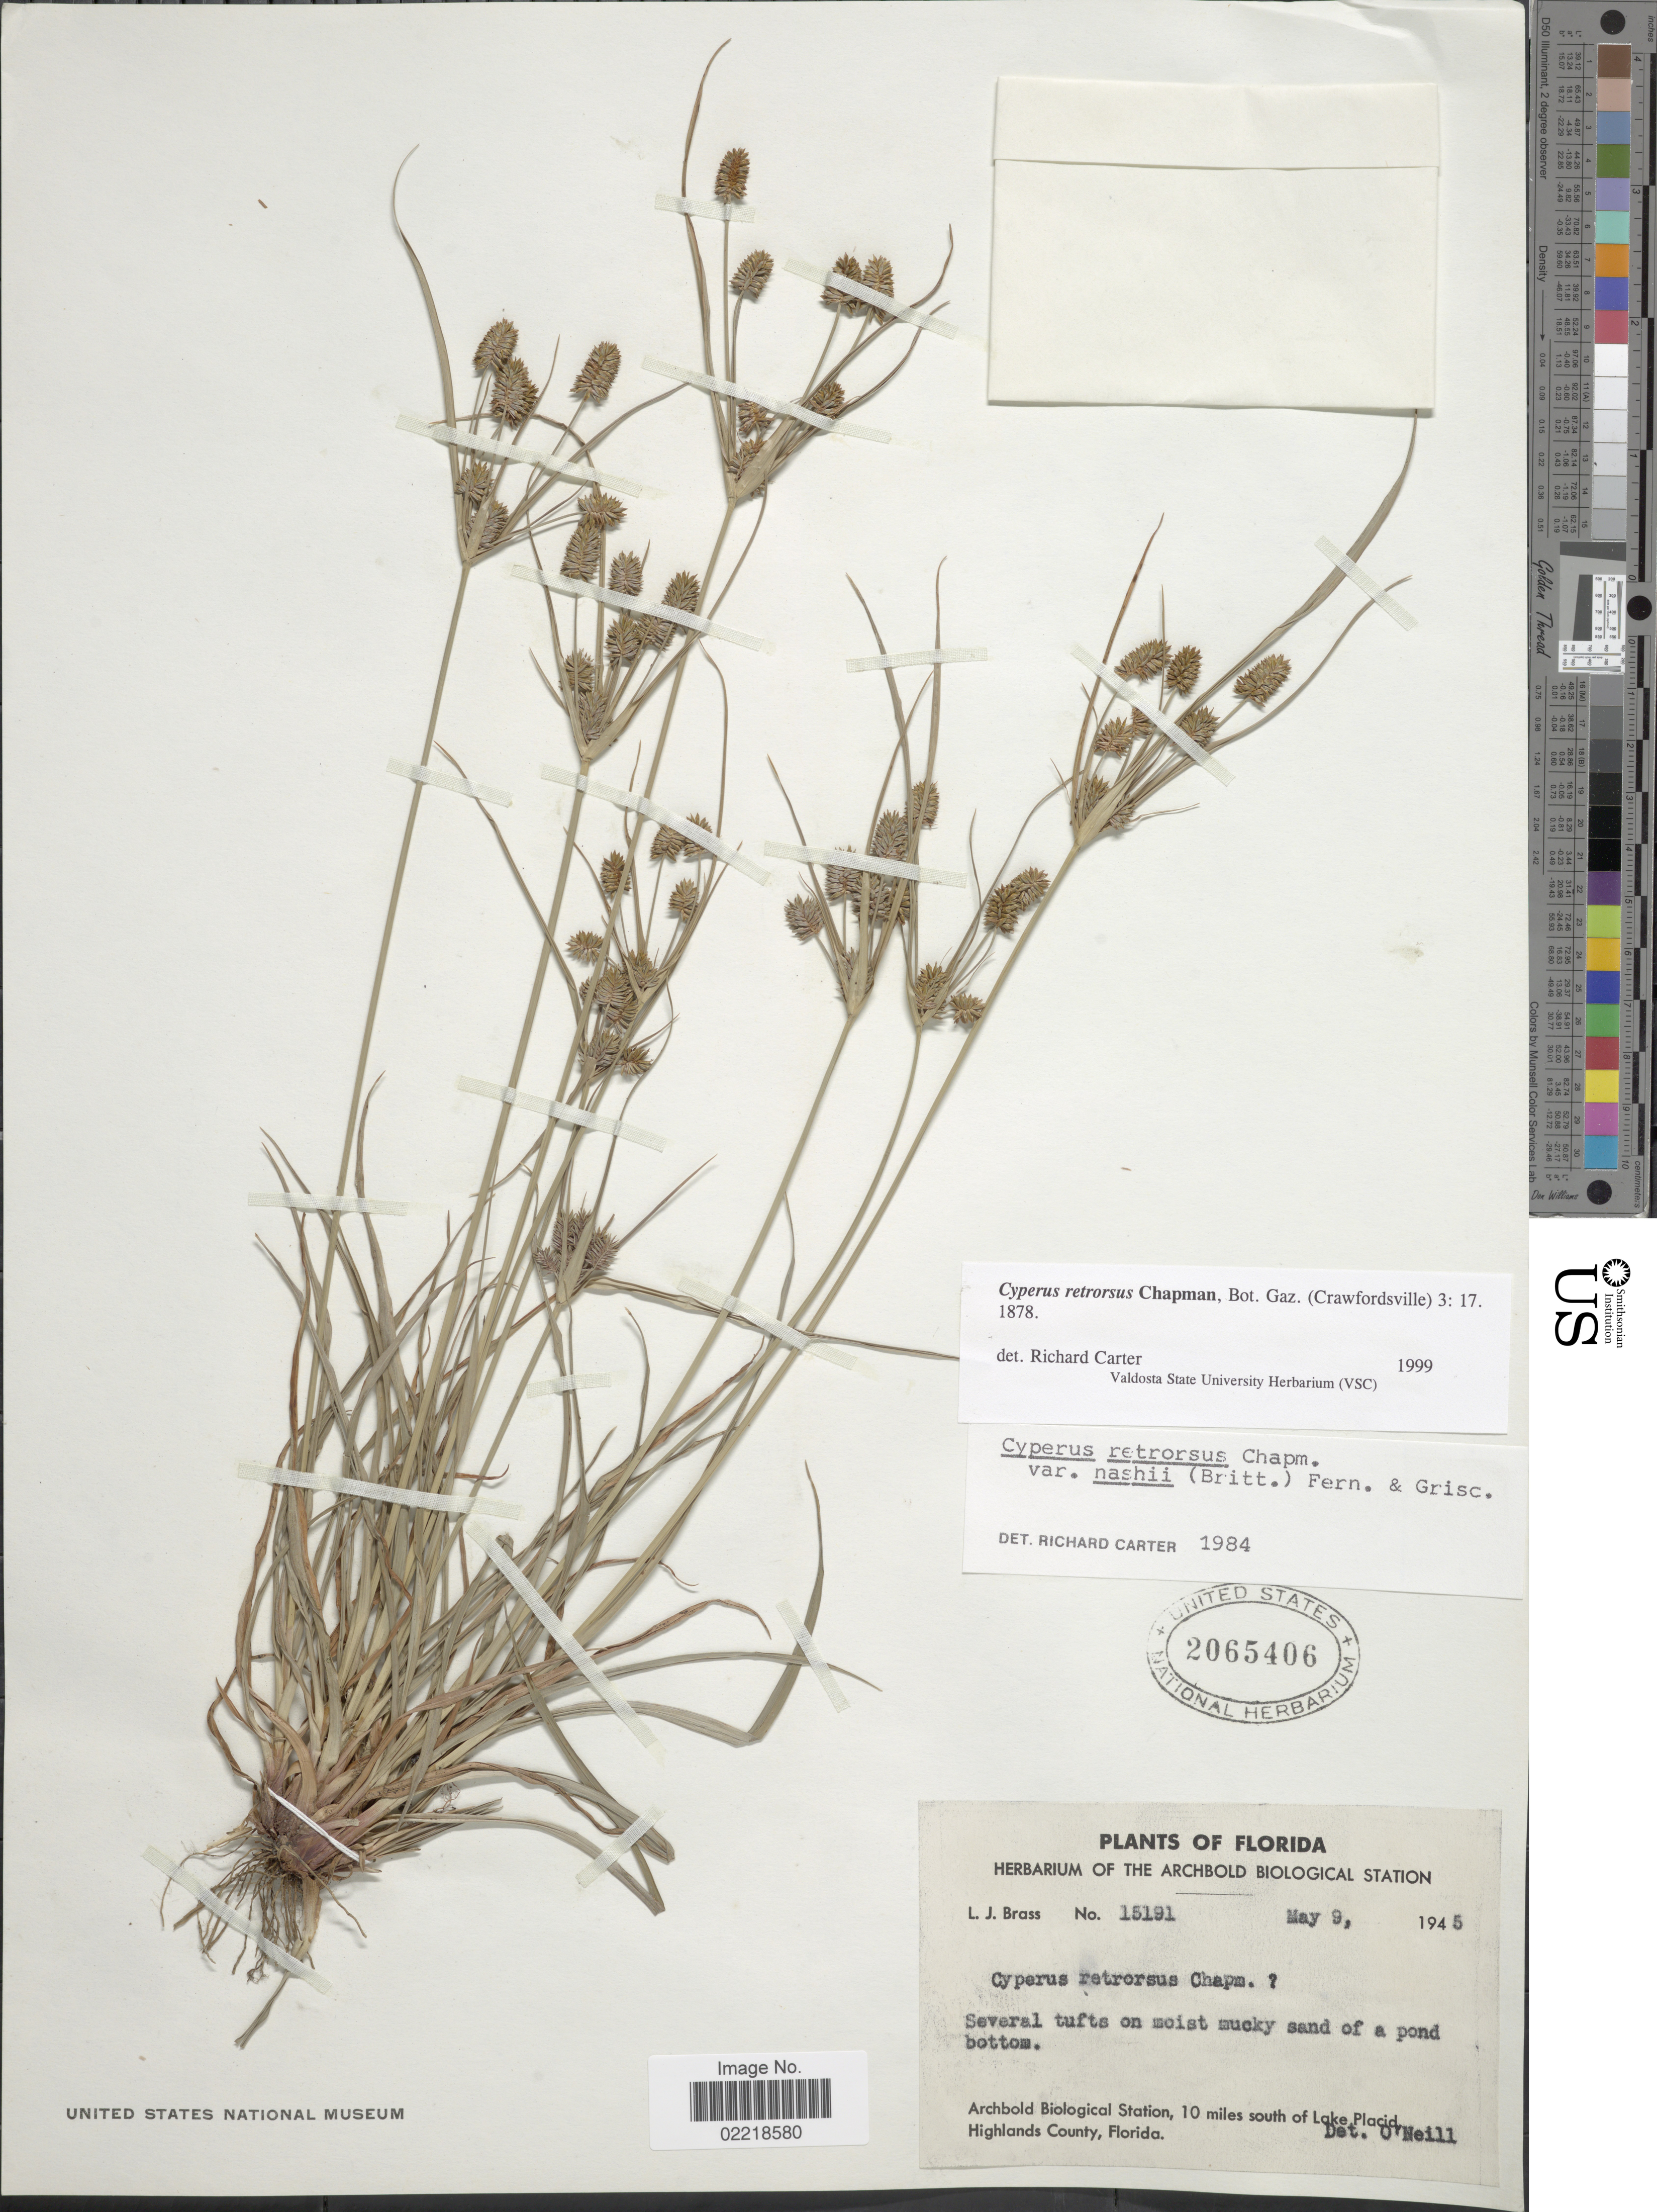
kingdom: Plantae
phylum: Tracheophyta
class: Liliopsida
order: Poales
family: Cyperaceae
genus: Cyperus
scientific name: Cyperus retrorsus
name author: Chapm.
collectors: L. J. Brass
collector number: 15191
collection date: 1945-05-09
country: United States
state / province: Florida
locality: On moist mucky sand of a pond bottom, Archbold Station, 10 miles south of Lake Placid, Highlands County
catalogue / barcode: US 2065406